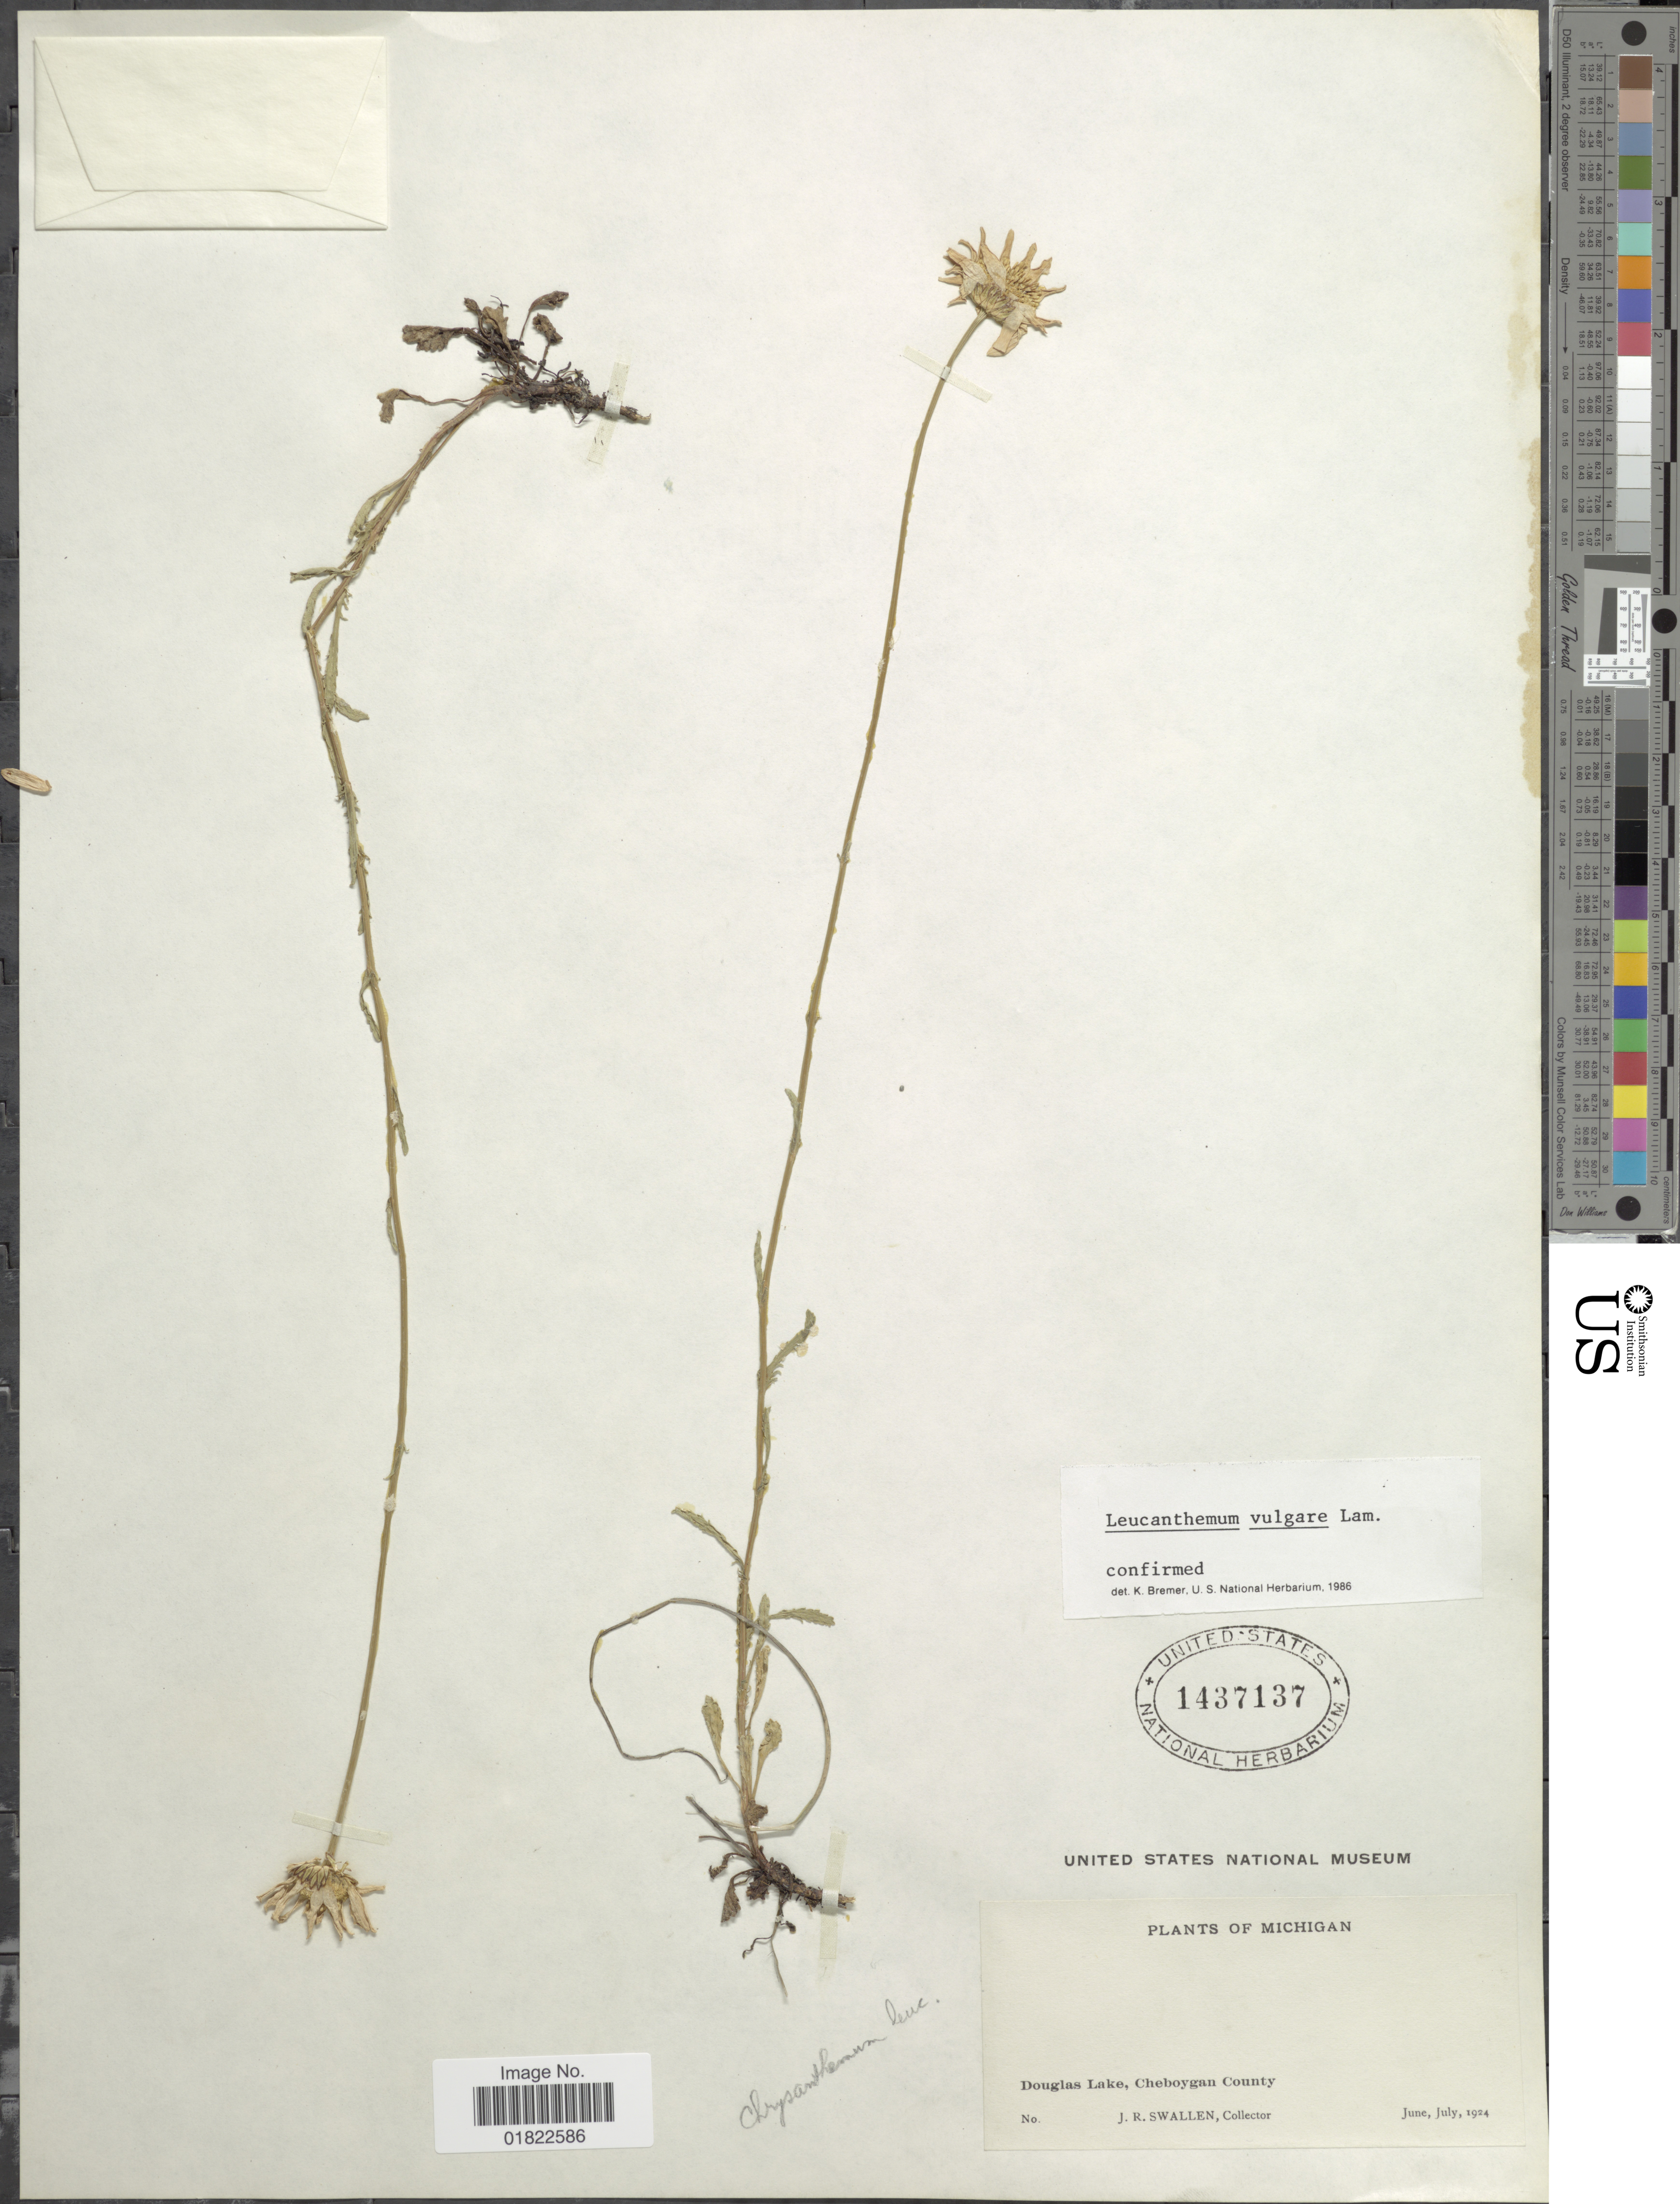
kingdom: Plantae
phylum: Tracheophyta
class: Magnoliopsida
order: Asterales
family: Asteraceae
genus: Leucanthemum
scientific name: Leucanthemum vulgare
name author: Lam.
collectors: J. R. Swallen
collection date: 1924-06/1924-07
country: United States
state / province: Michigan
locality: Douglas Lake, Cheboygan County.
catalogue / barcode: US 1437137